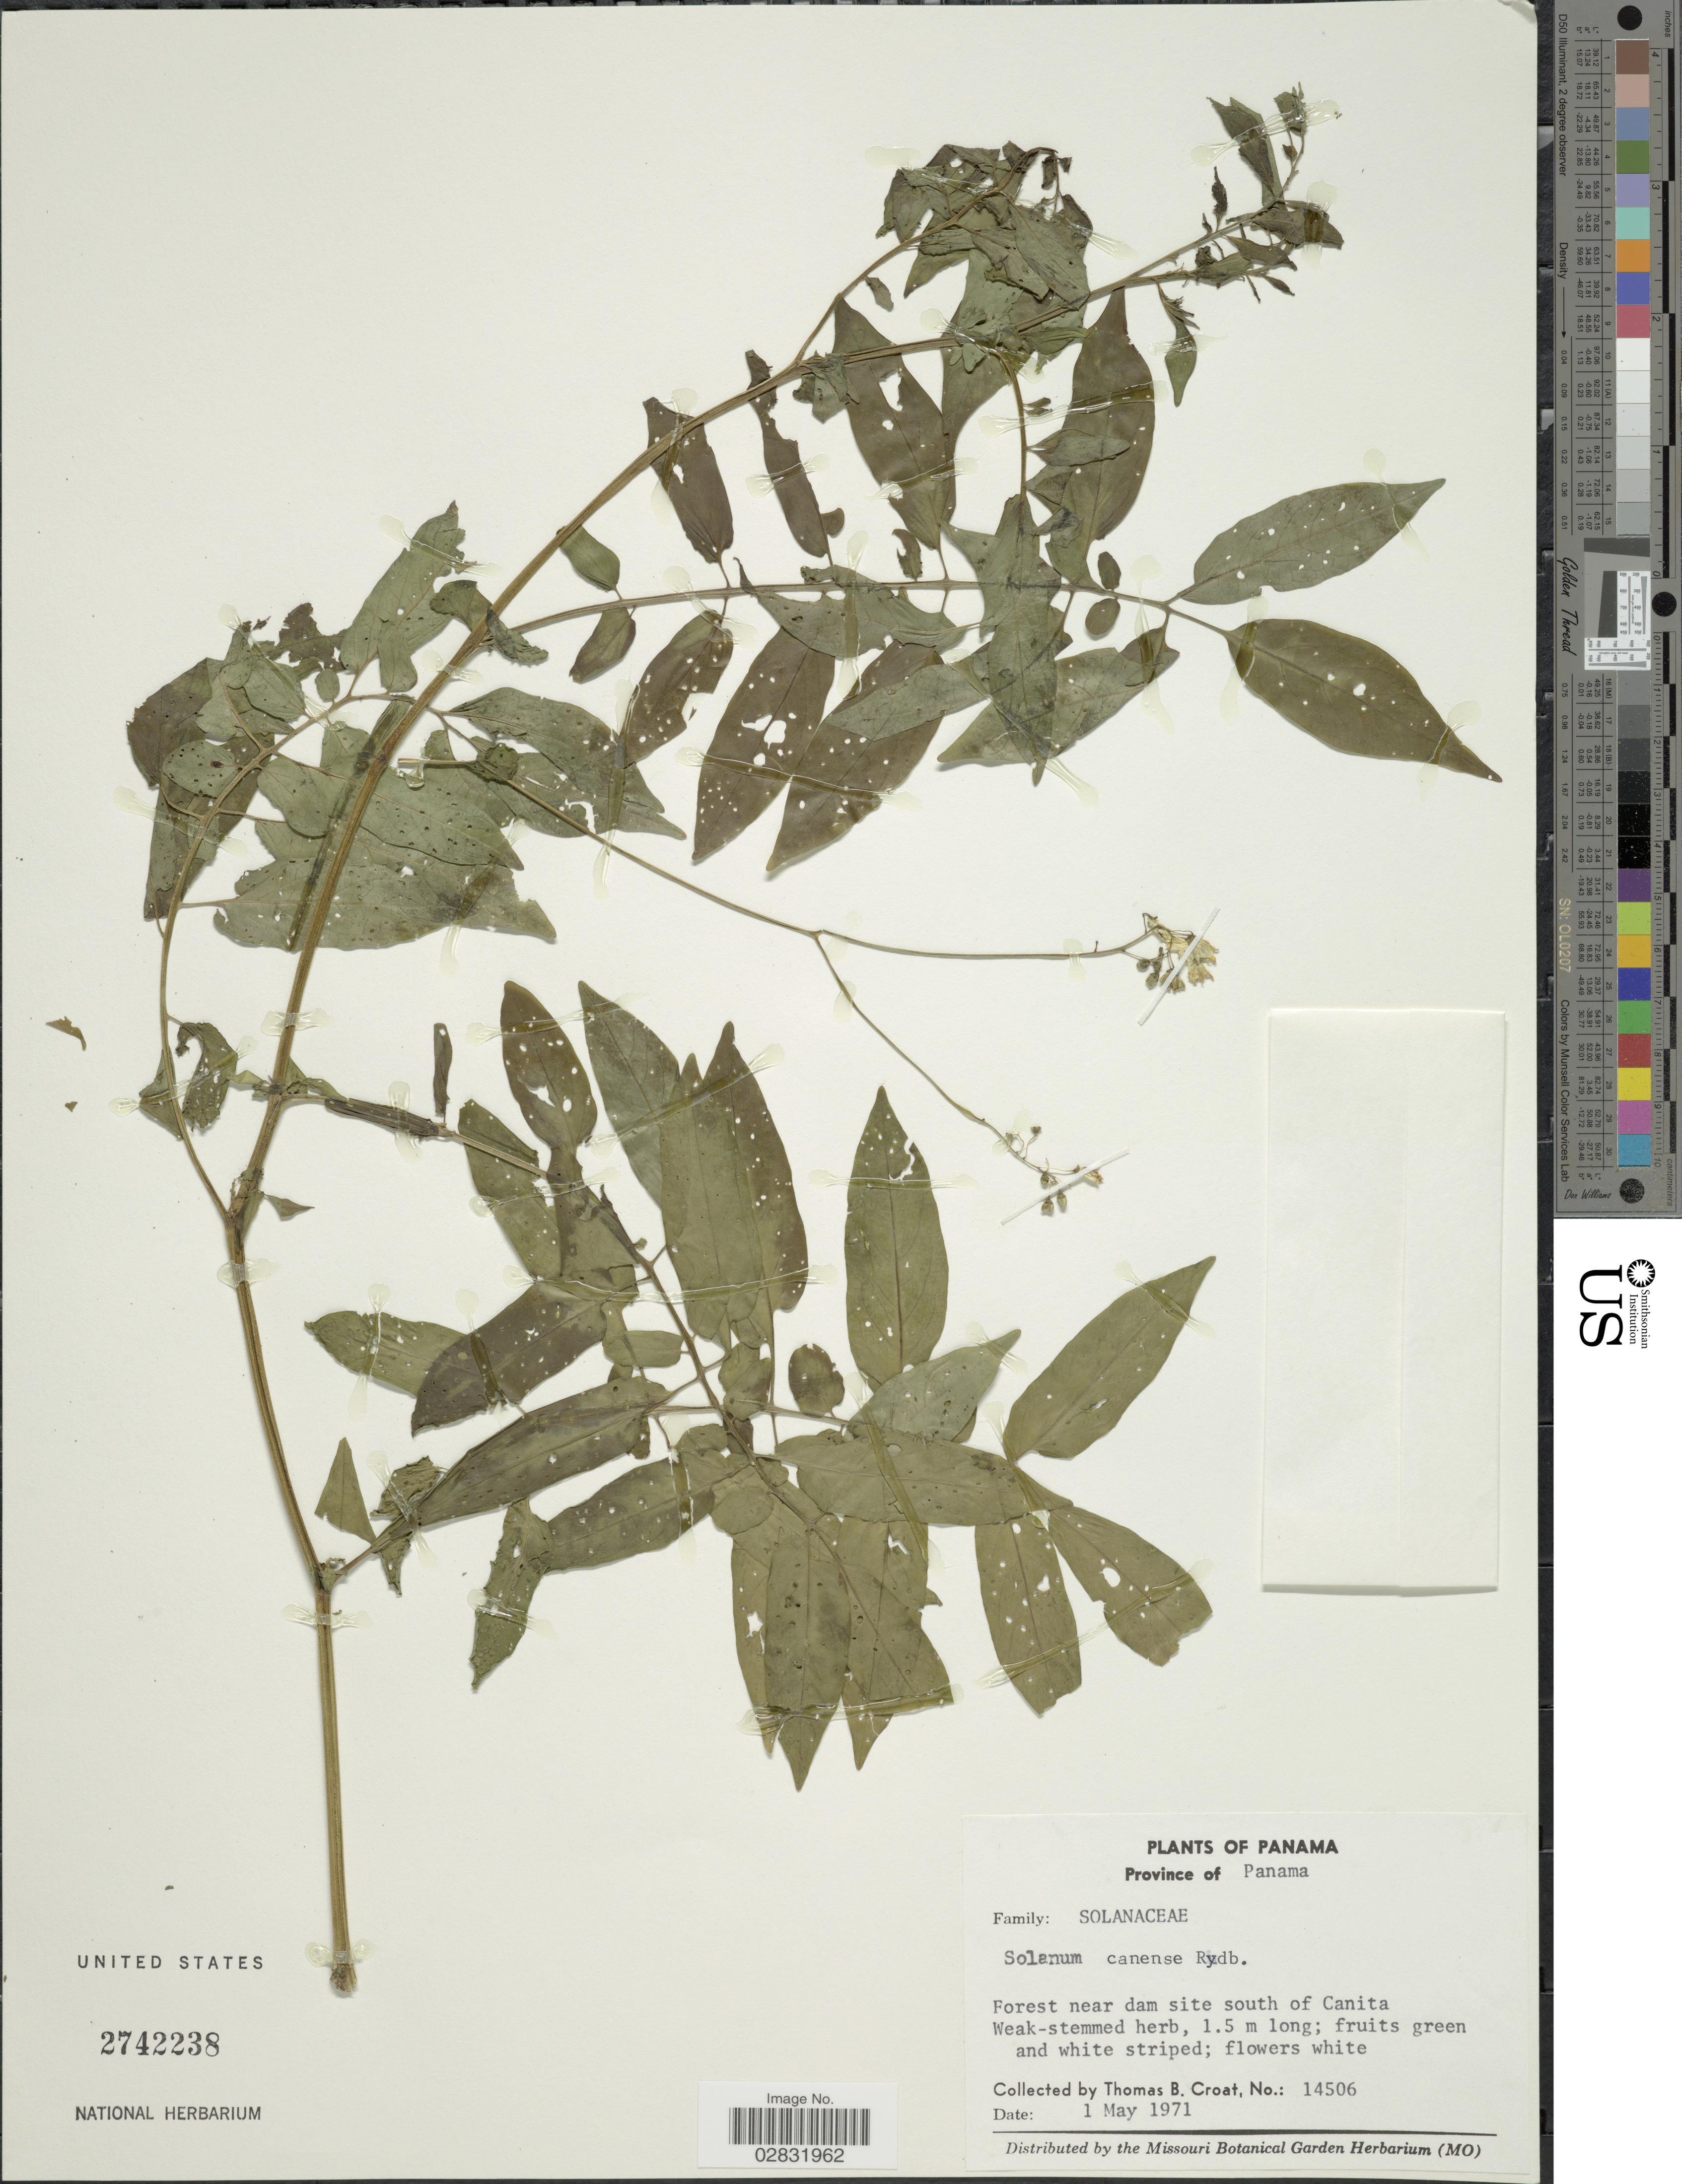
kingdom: Plantae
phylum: Tracheophyta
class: Magnoliopsida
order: Solanales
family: Solanaceae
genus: Solanum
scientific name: Solanum canense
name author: Rydb.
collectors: T. B. Croat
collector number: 14506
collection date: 1971-05-01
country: Panama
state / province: Panamá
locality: Province of Panama. Forest near dam site south of Canita.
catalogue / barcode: US 2742238